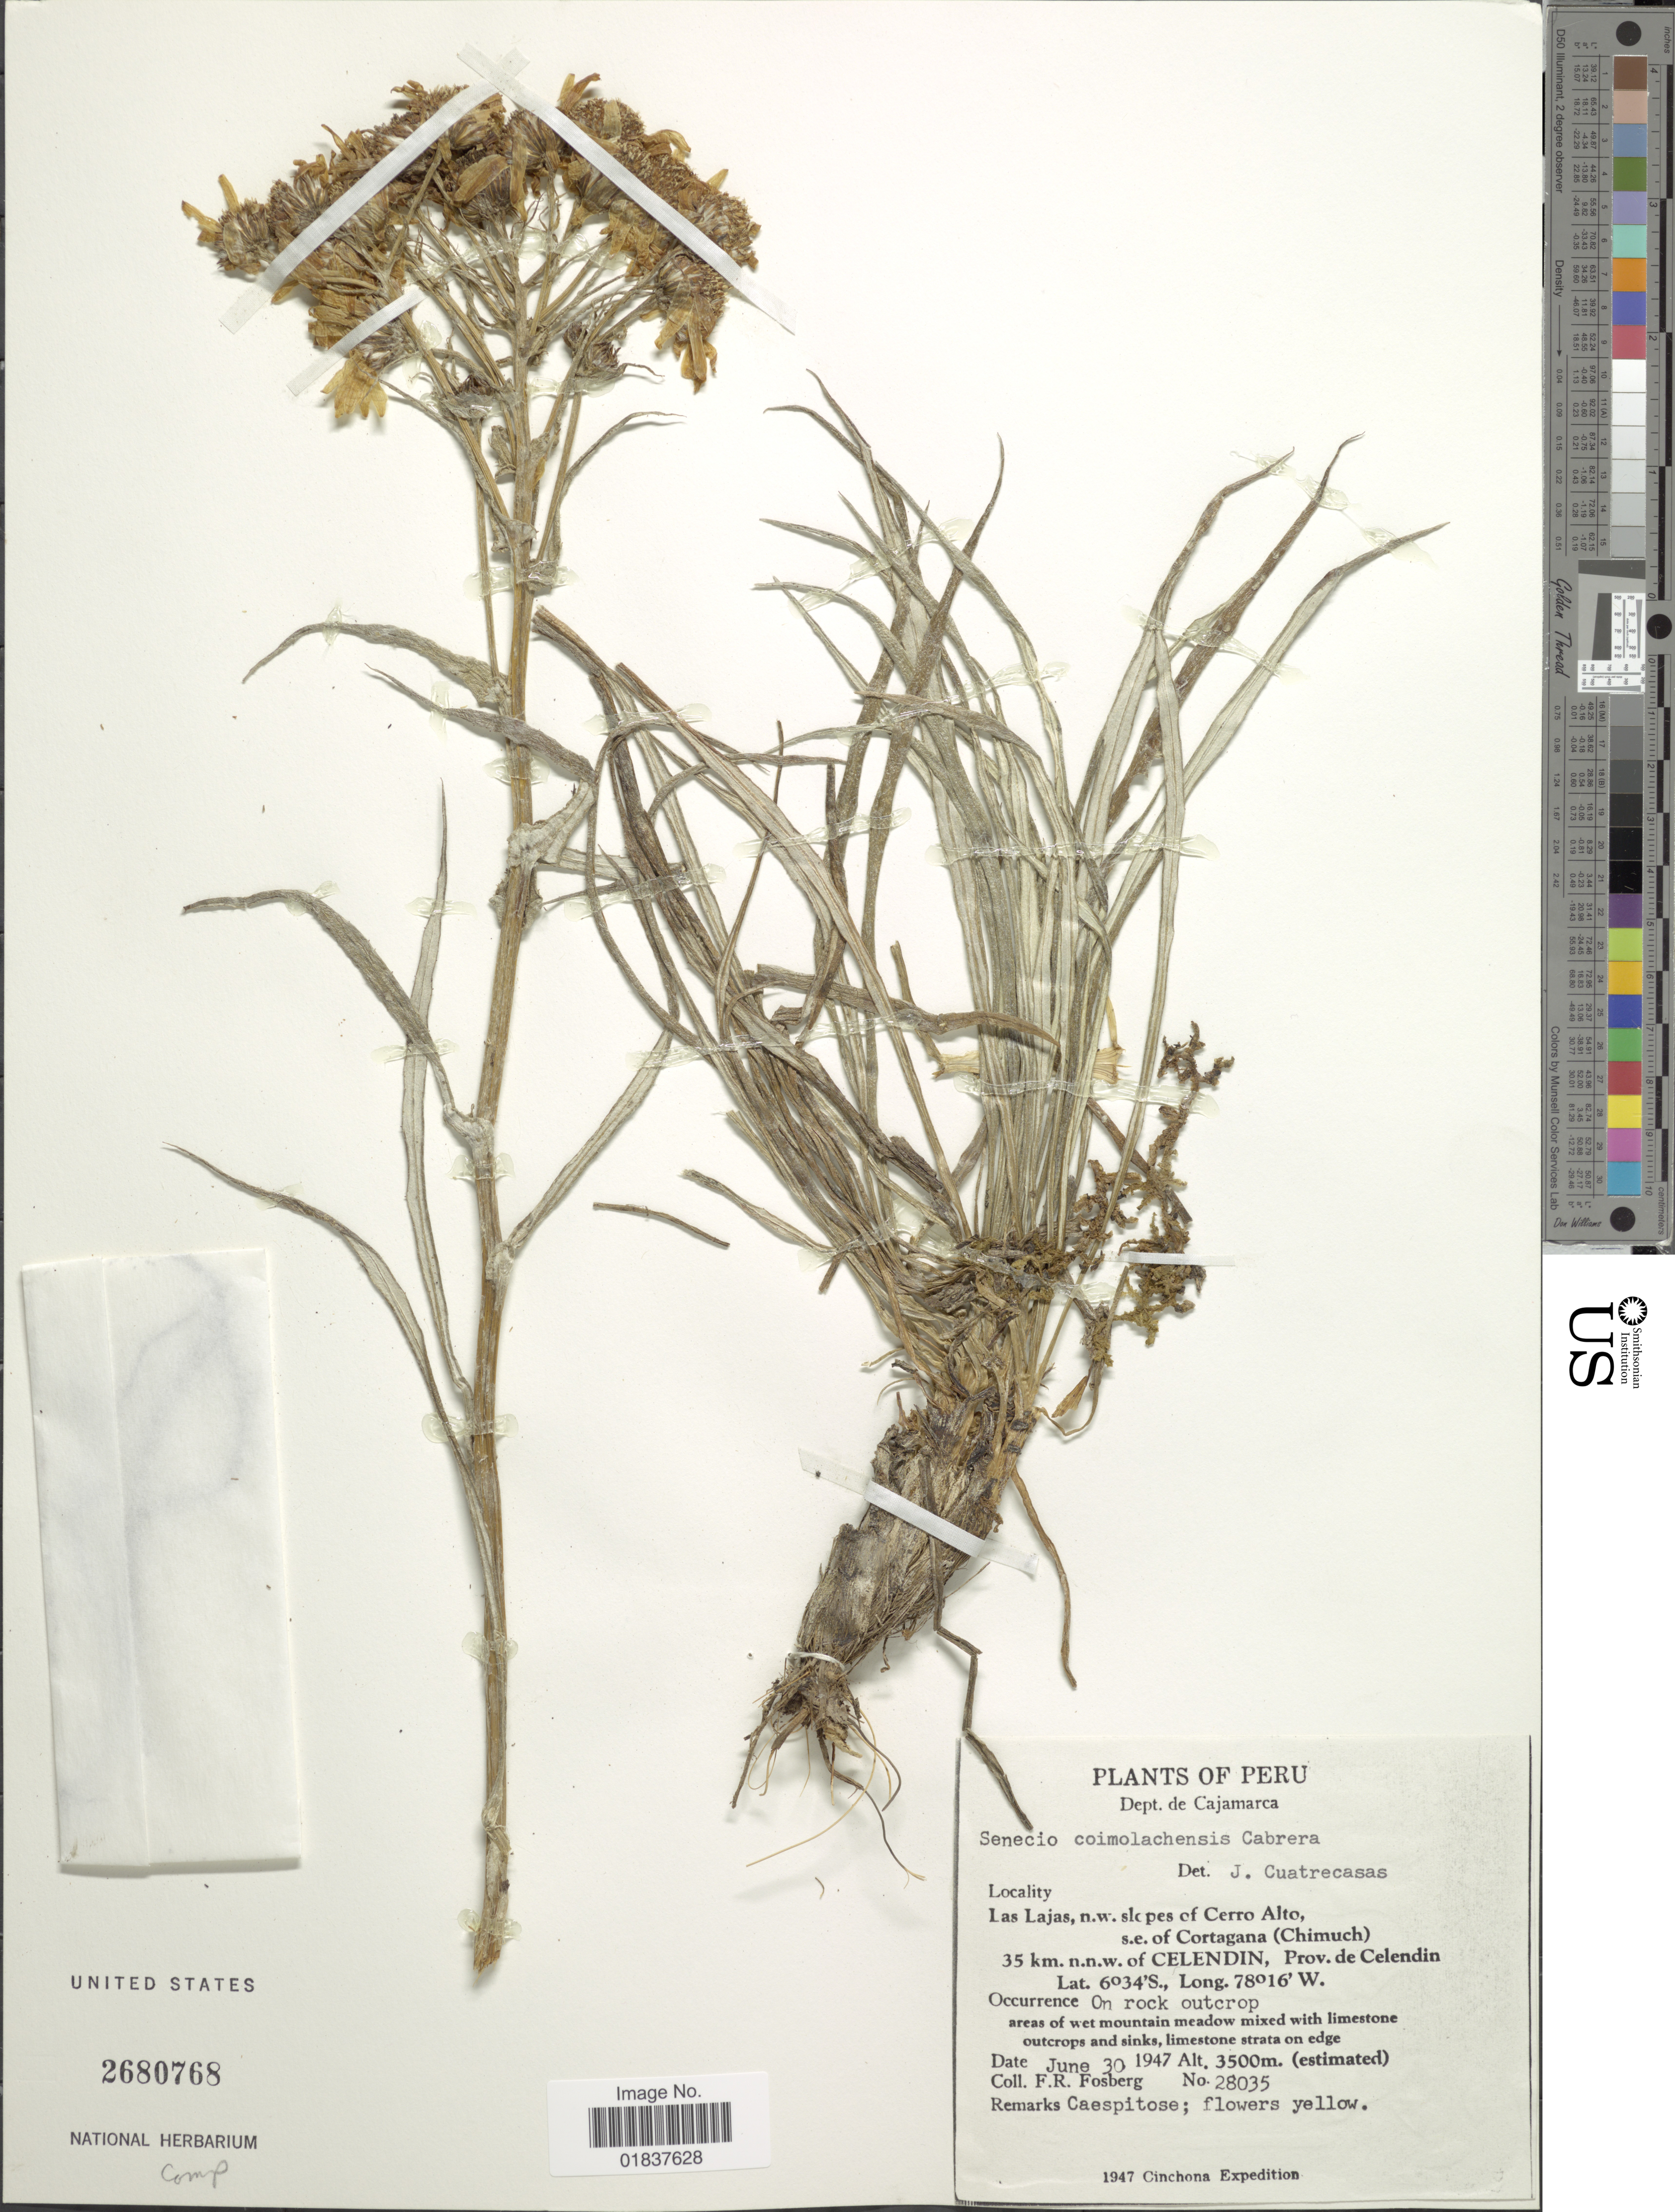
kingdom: Plantae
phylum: Tracheophyta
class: Magnoliopsida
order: Asterales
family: Asteraceae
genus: Senecio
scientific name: Senecio sp.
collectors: F. R. Fosberg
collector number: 28035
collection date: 1947-06-30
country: Peru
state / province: Cajamarca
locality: Las Lajas, n. w. slopes of Cerro Alto, s. e. of Cortagana (Chimuch), 35 km n.n.w. of Celendin, Prov. de Celendin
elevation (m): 3500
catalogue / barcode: US 2680768